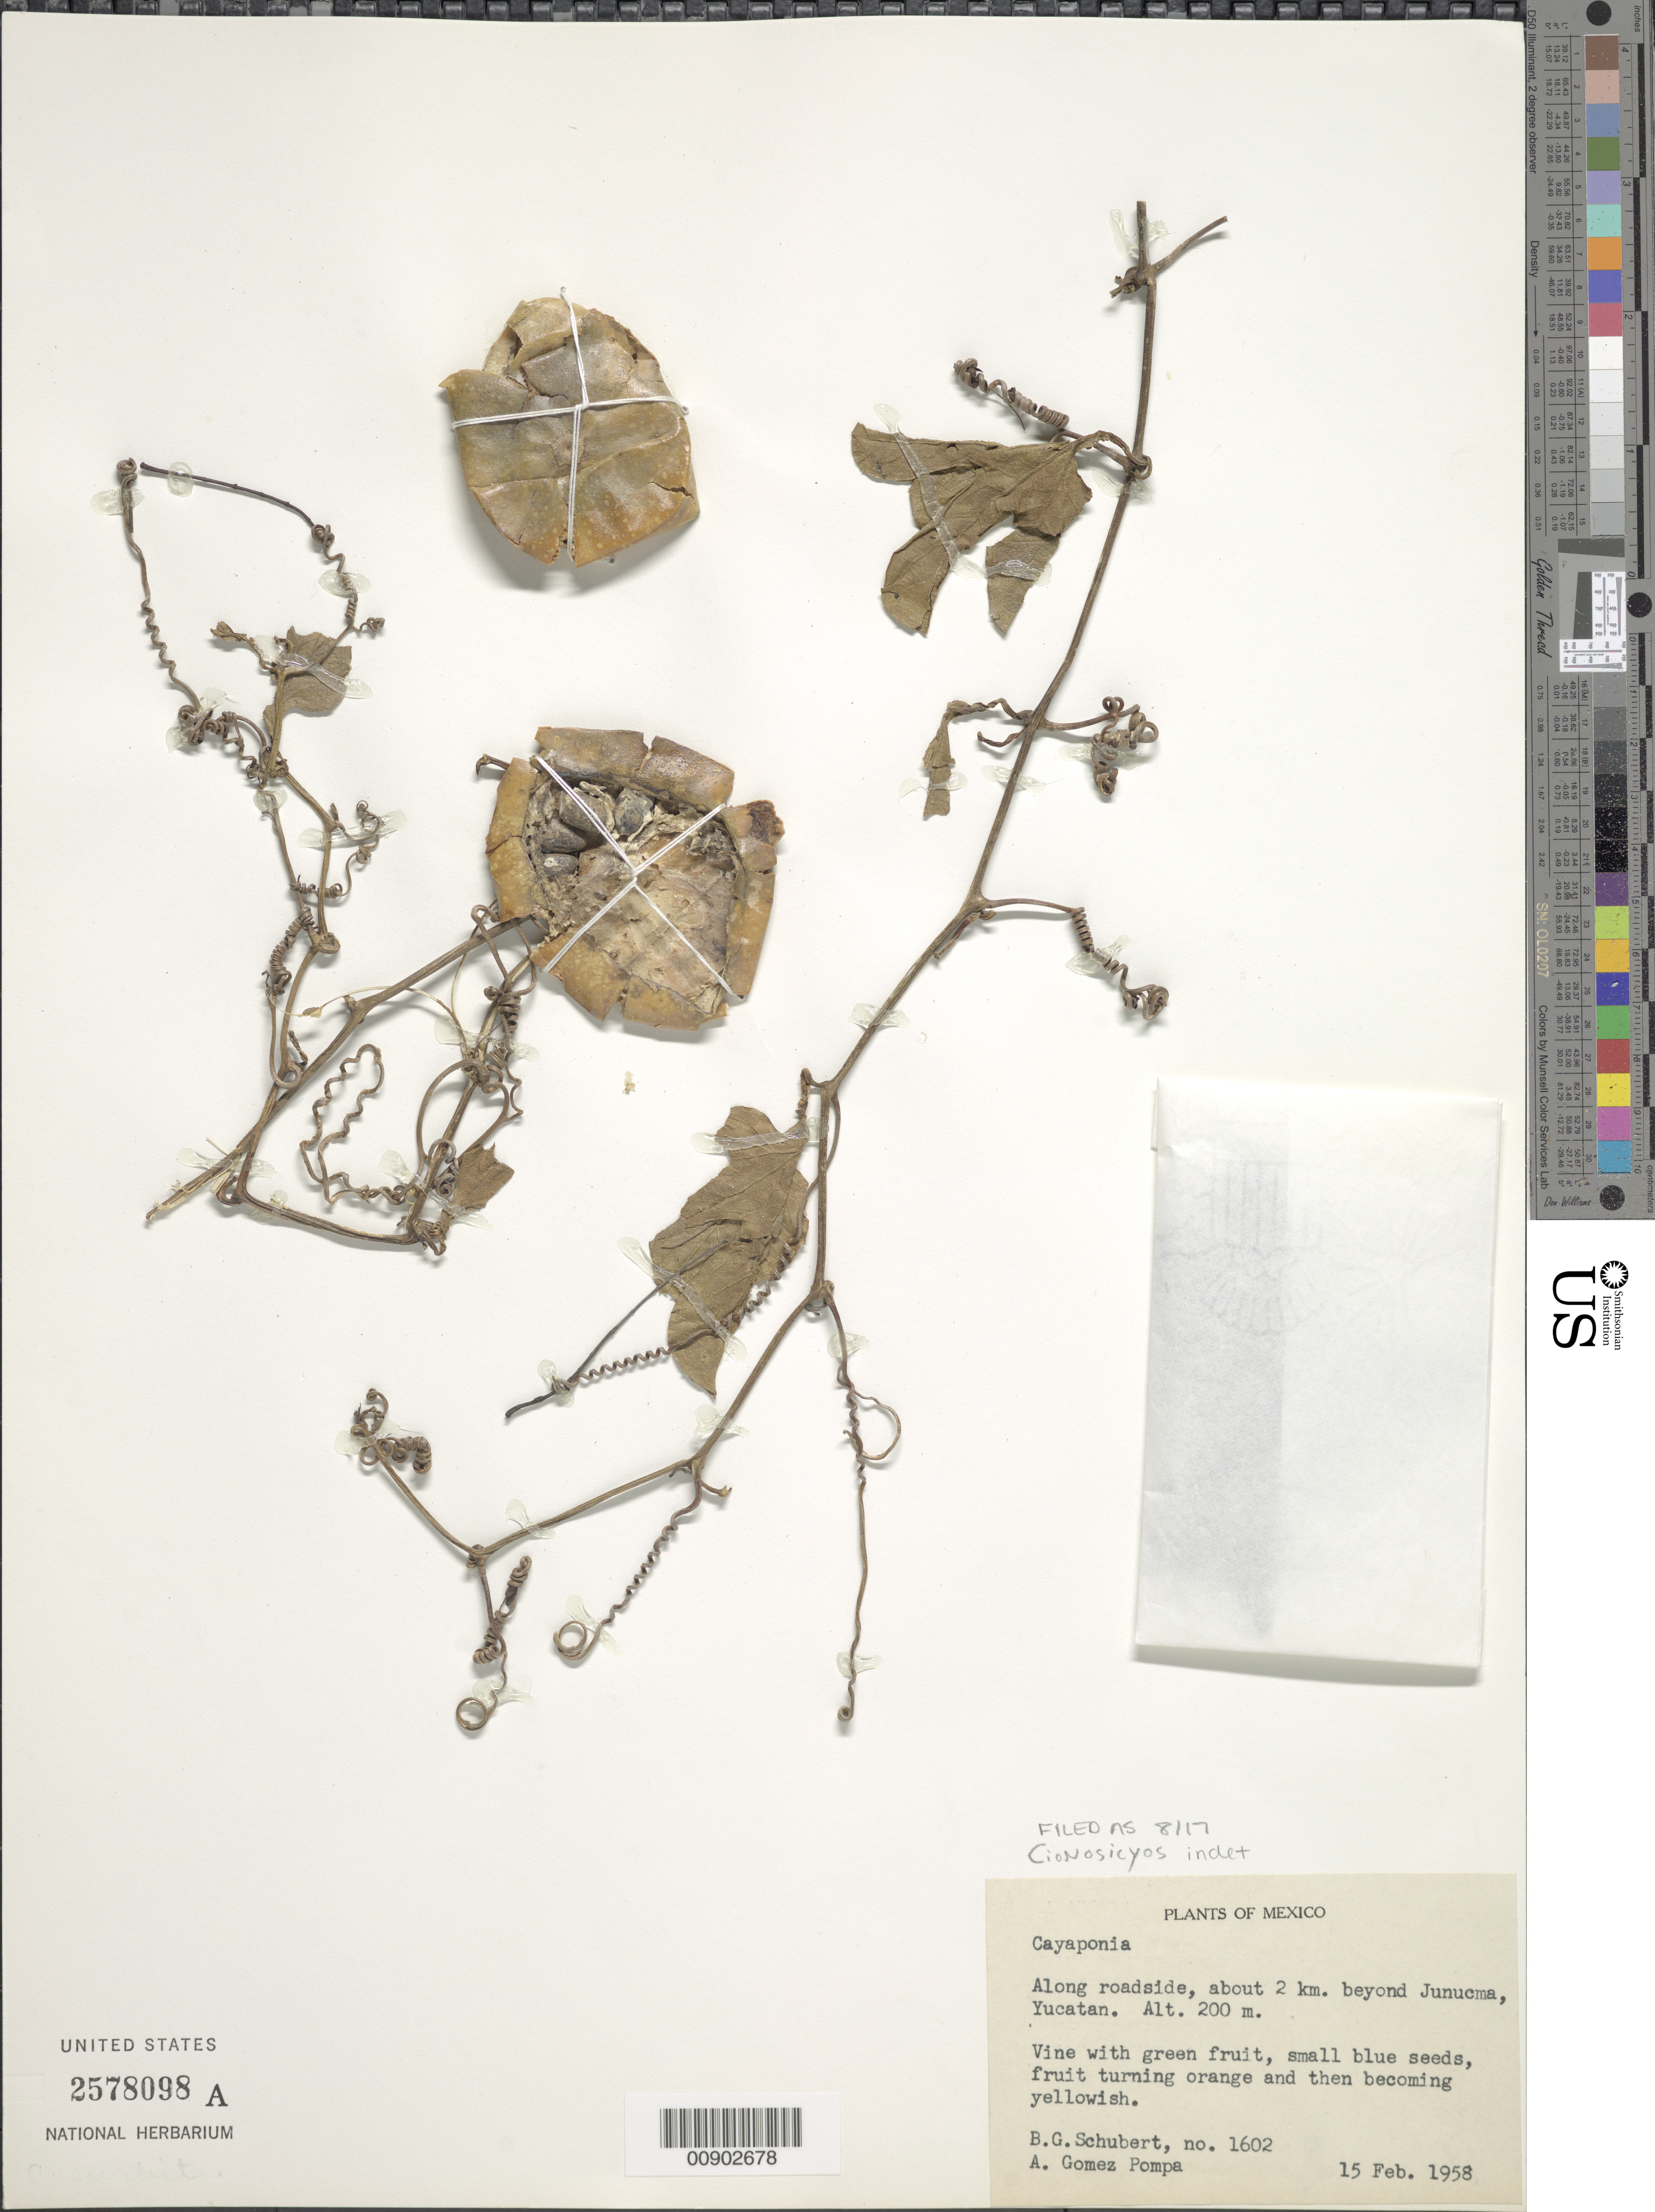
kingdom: Plantae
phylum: Tracheophyta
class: Magnoliopsida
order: Cucurbitales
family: Cucurbitaceae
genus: Cionosicys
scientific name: Cionosicys sp.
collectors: B. Schubert & A. Gómez Pompa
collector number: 1602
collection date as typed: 15 Feb 1958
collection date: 1958-02-15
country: Mexico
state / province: Yucatán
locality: Along roadside, about 2 km. beyond Junucma, Yucatán.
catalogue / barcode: US 2578098A